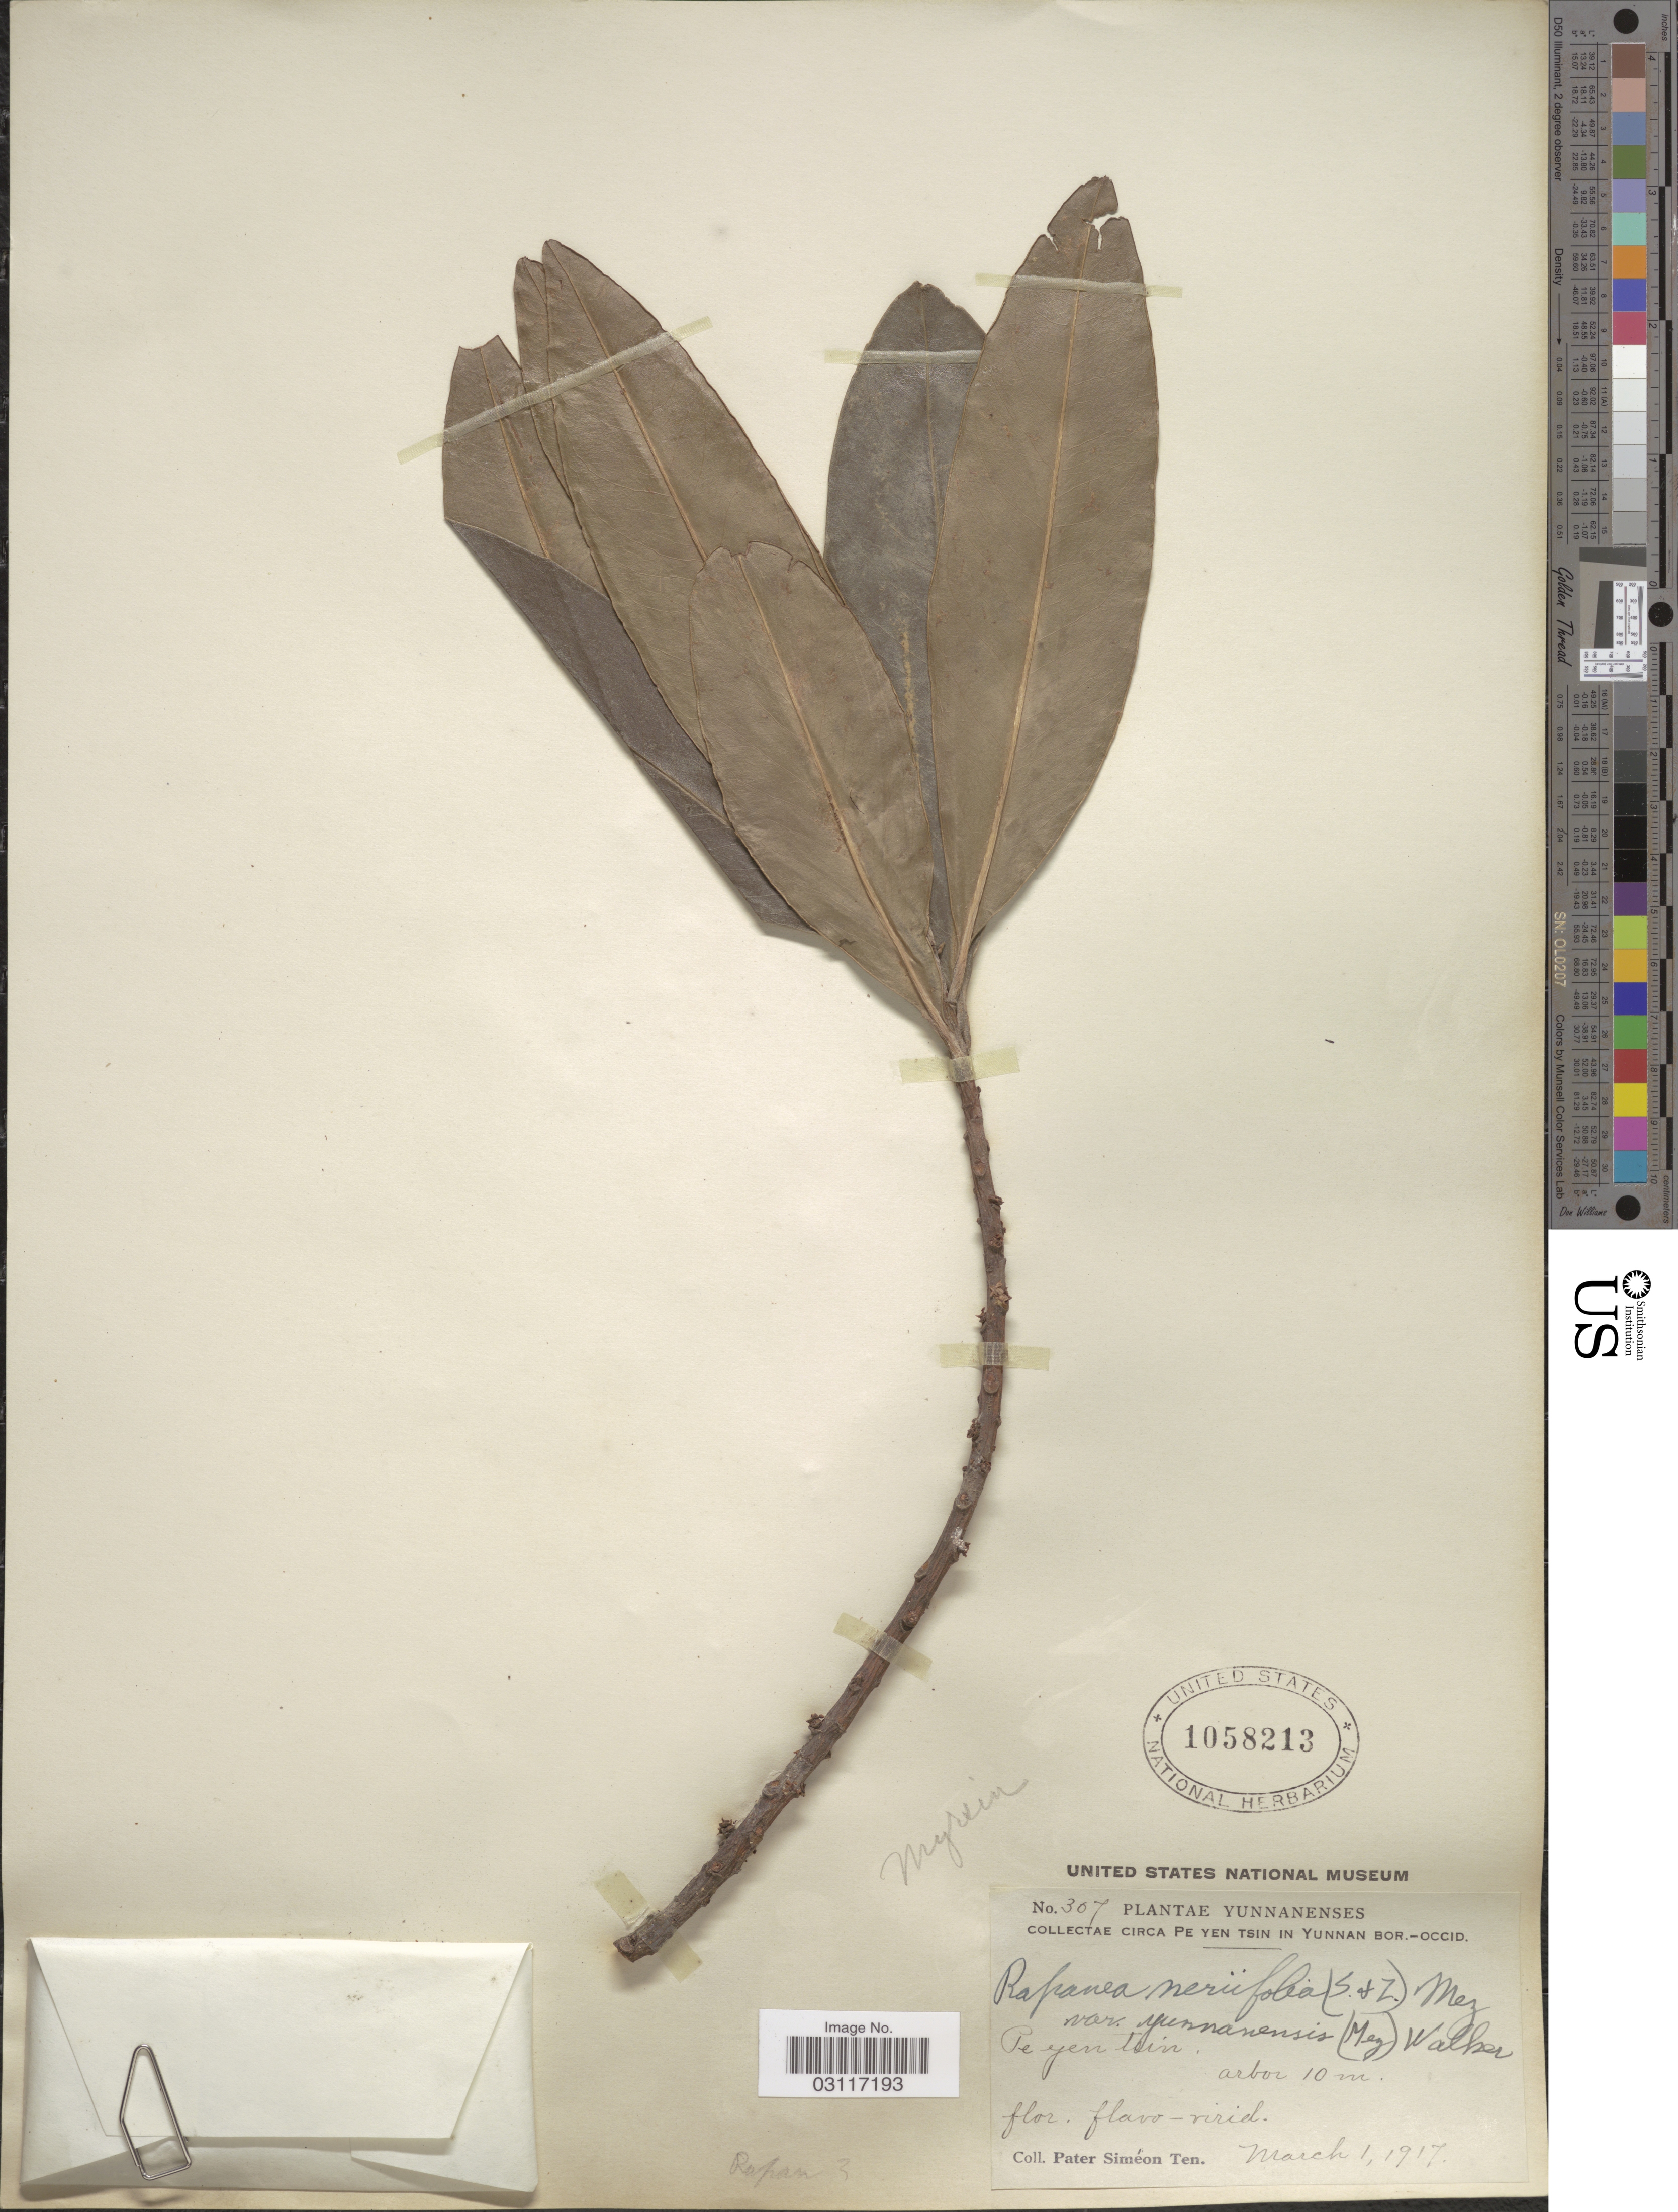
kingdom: Plantae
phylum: Tracheophyta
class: Magnoliopsida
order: Ericales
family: Primulaceae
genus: Myrsine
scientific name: Myrsine seguinii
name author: H. Lév.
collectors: P. S. Ten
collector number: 307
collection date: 1917-03-01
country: China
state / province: Yunnan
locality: Circa Pe Yen Tsin in Yunnan Bor.-Occid. Pen yen tsin.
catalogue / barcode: US 1058213